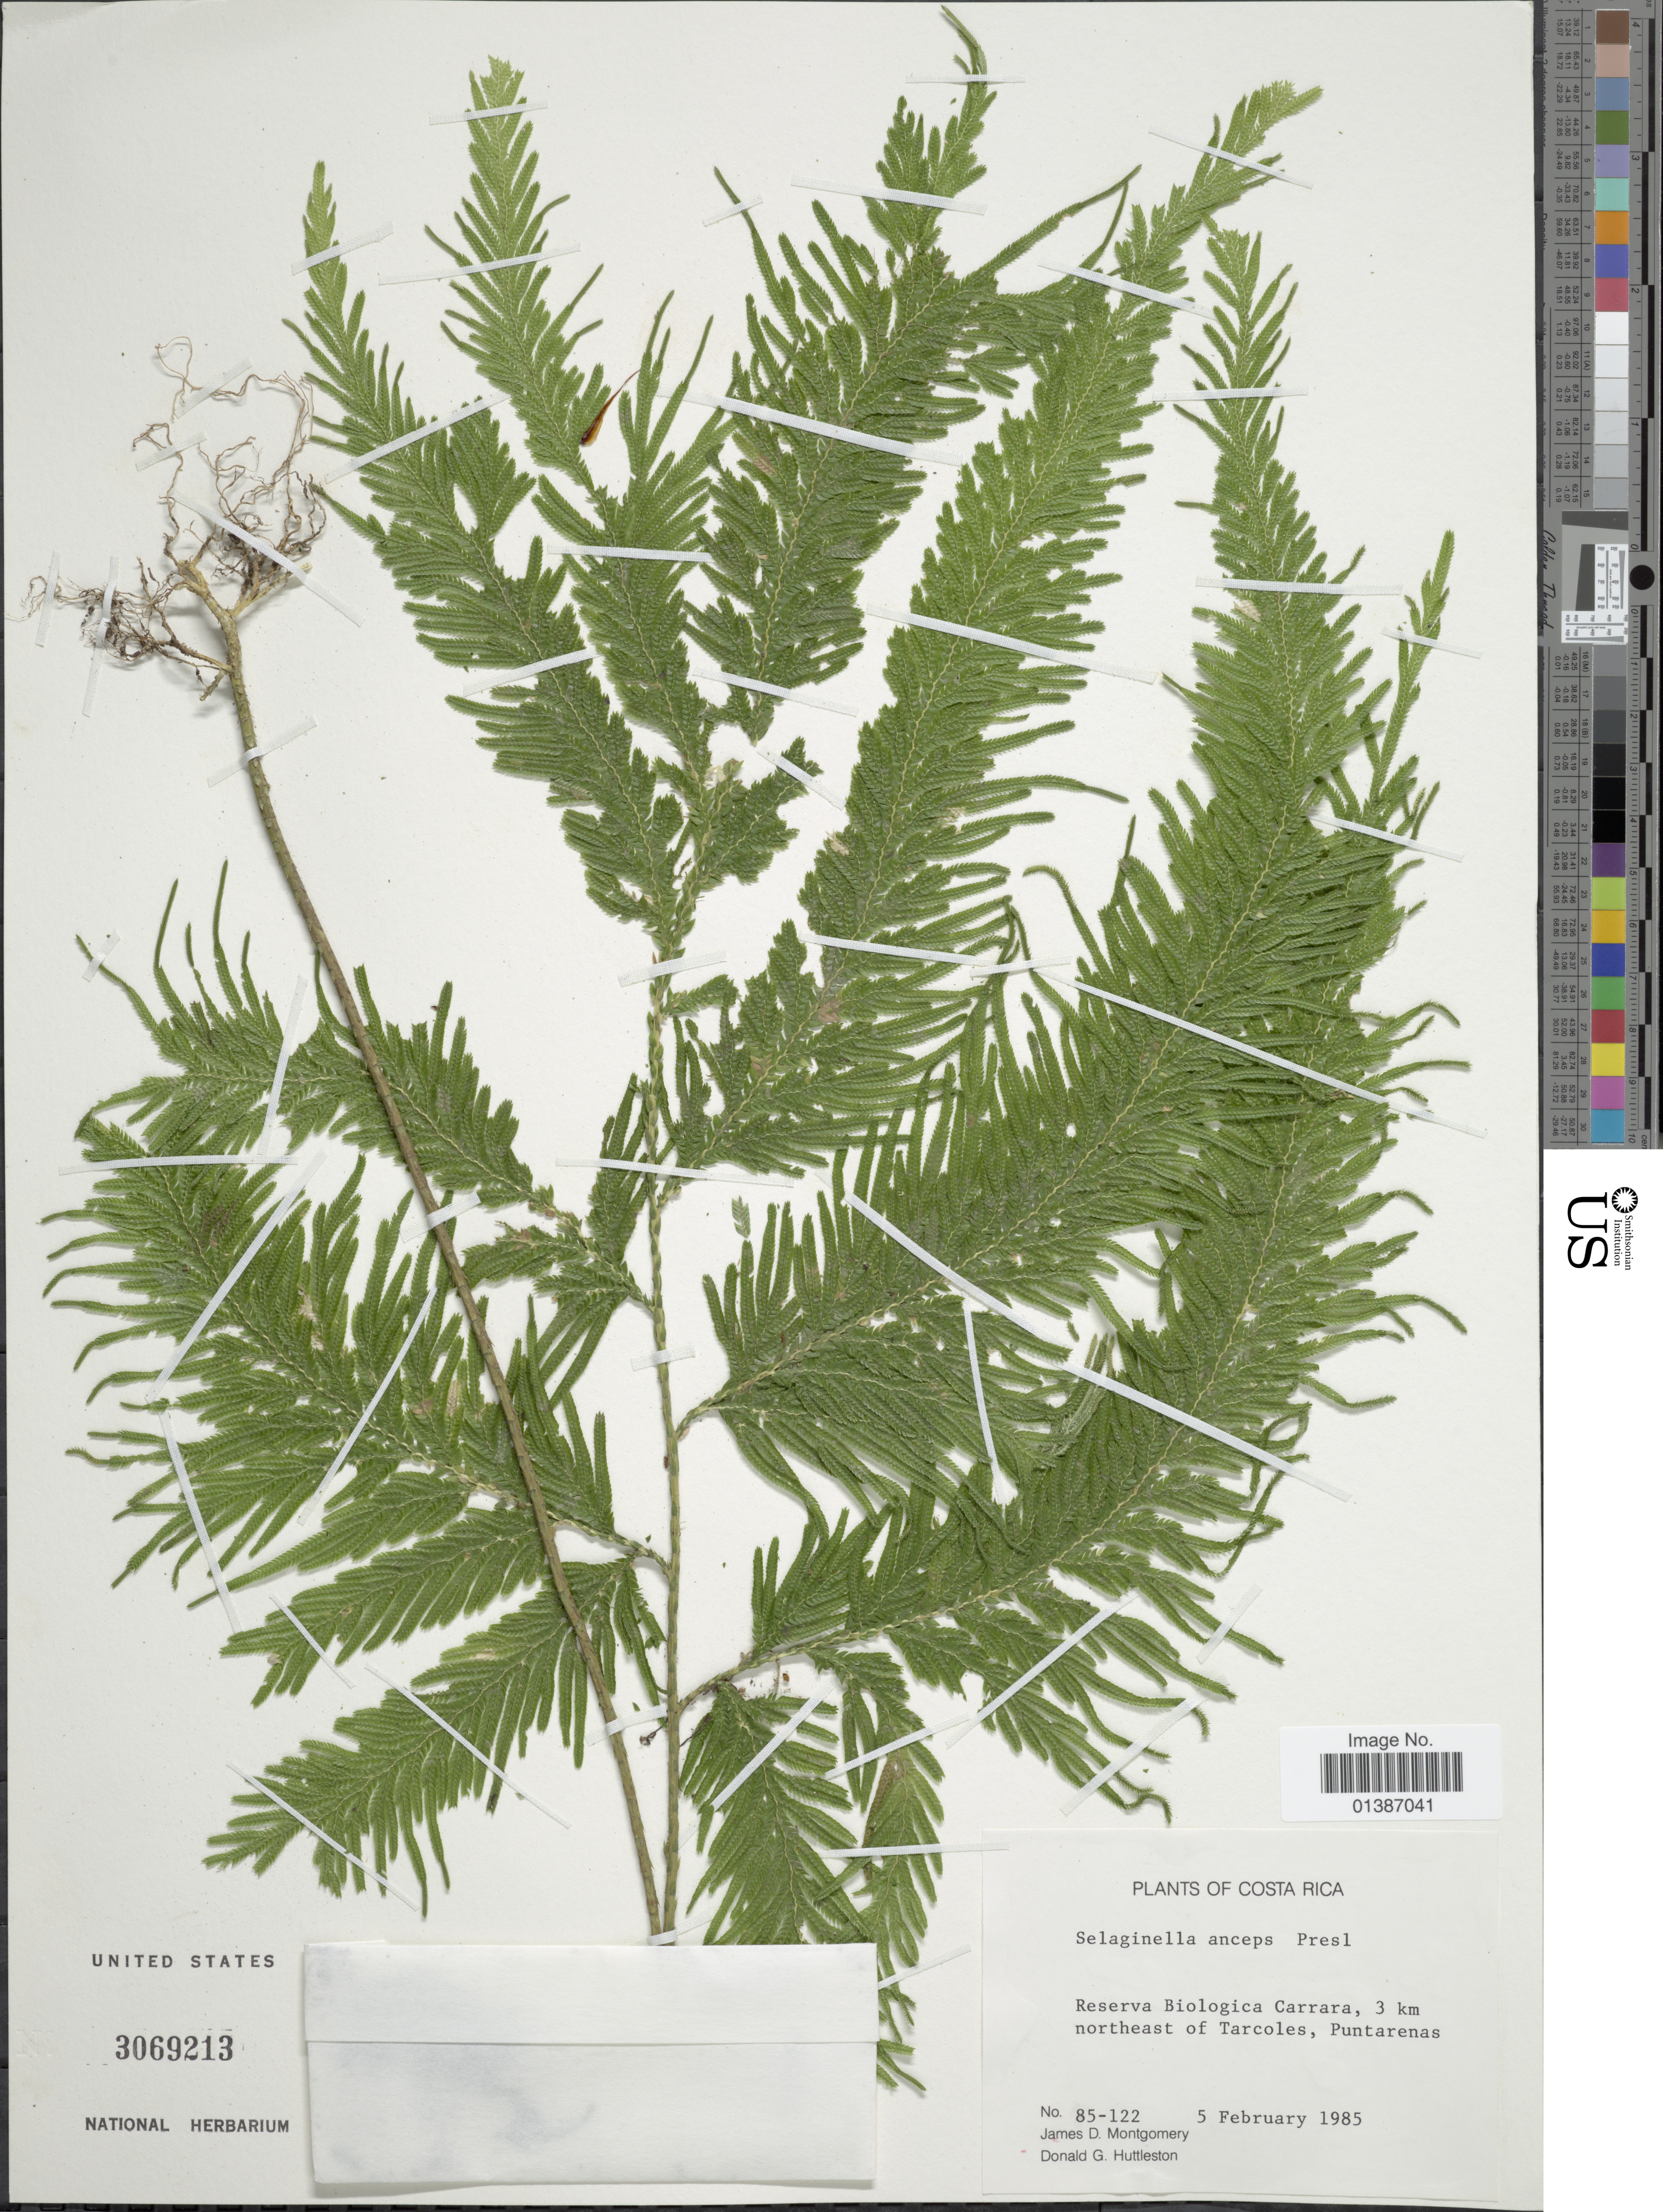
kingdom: Plantae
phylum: Tracheophyta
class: Lycopodiopsida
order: Selaginellales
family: Selaginellaceae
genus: Selaginella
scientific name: Selaginella anceps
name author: (C. Presl)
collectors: J. Montgomery & D. G. Huttleston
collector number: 85-122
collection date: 1985-02-05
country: Costa Rica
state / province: Puntarenas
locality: Reserva Biologica Carrara, 3 km northeast of Tarcoles, Puntarenas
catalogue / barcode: US 3069213